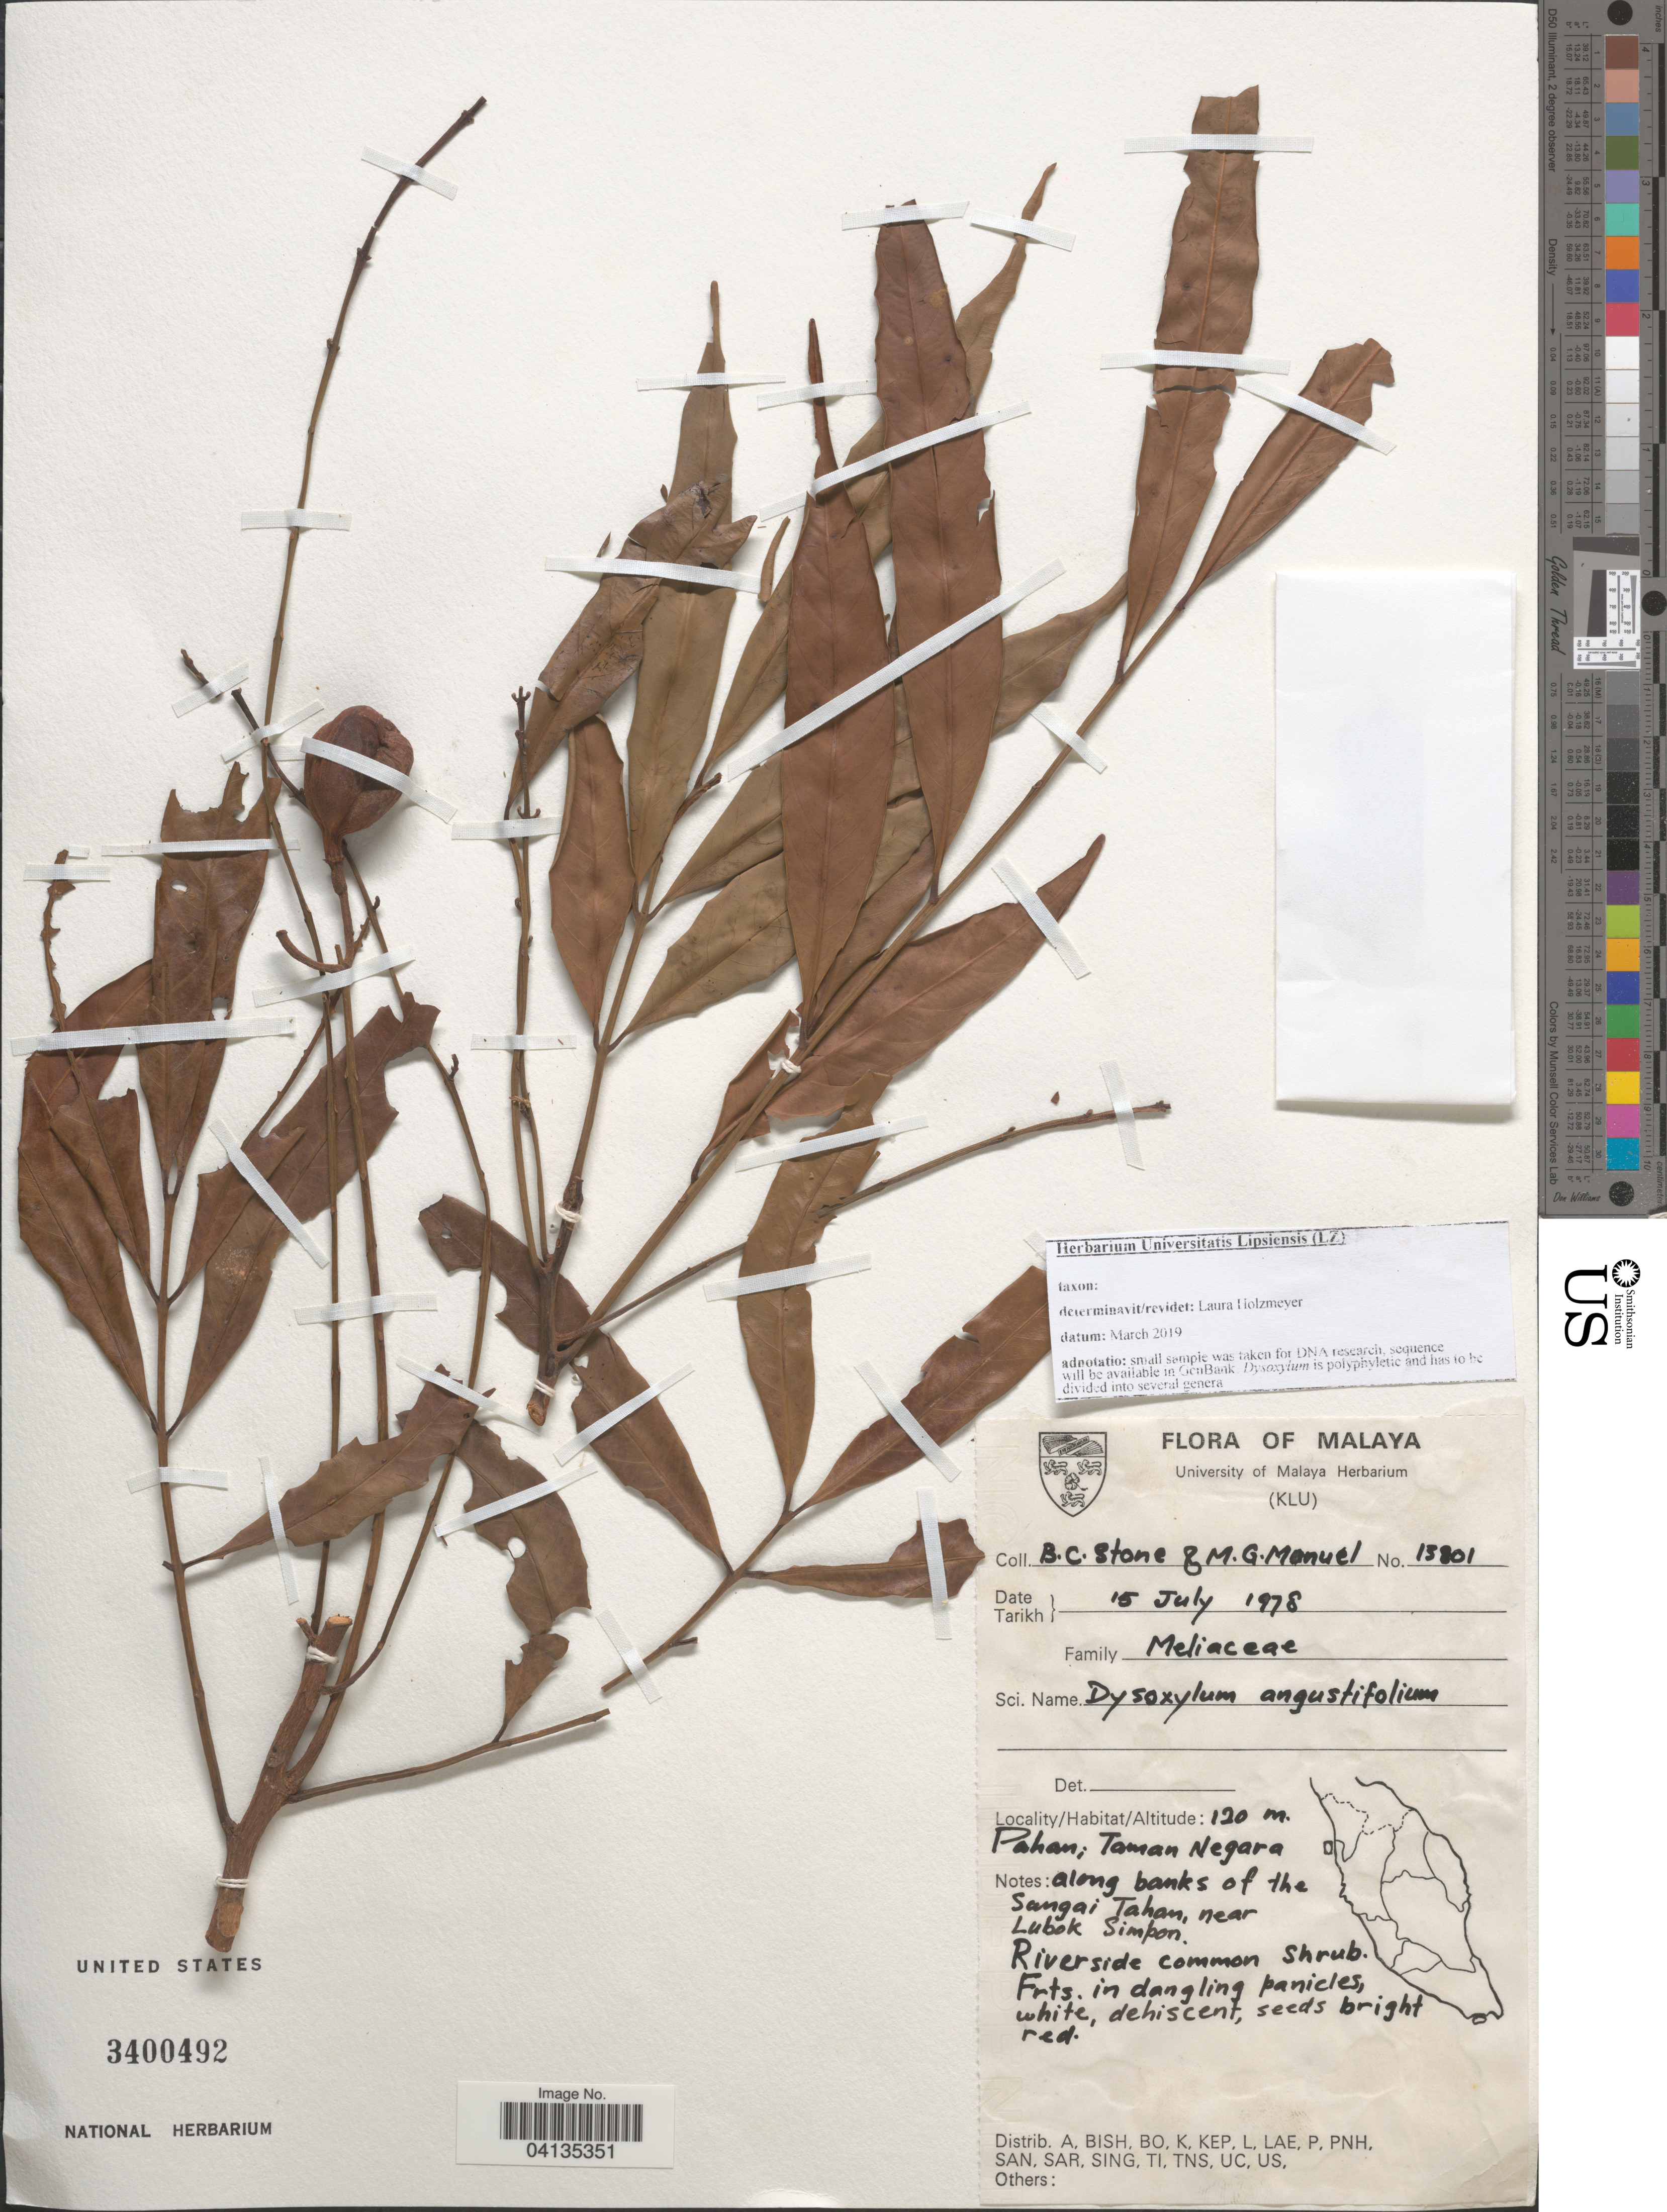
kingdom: Plantae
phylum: Tracheophyta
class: Magnoliopsida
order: Sapindales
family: Meliaceae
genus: Prasoxylon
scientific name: Prasoxylon angustifolium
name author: (King) Mabb.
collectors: B. C. Stone & M. G. Manuel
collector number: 13801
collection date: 1978-07-15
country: Malaysia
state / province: Pahang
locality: Malaya. Pahan; Taman Negara. Along banks of the Sangai Tahan, near Lubok Simpon.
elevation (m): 120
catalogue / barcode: US 3400492